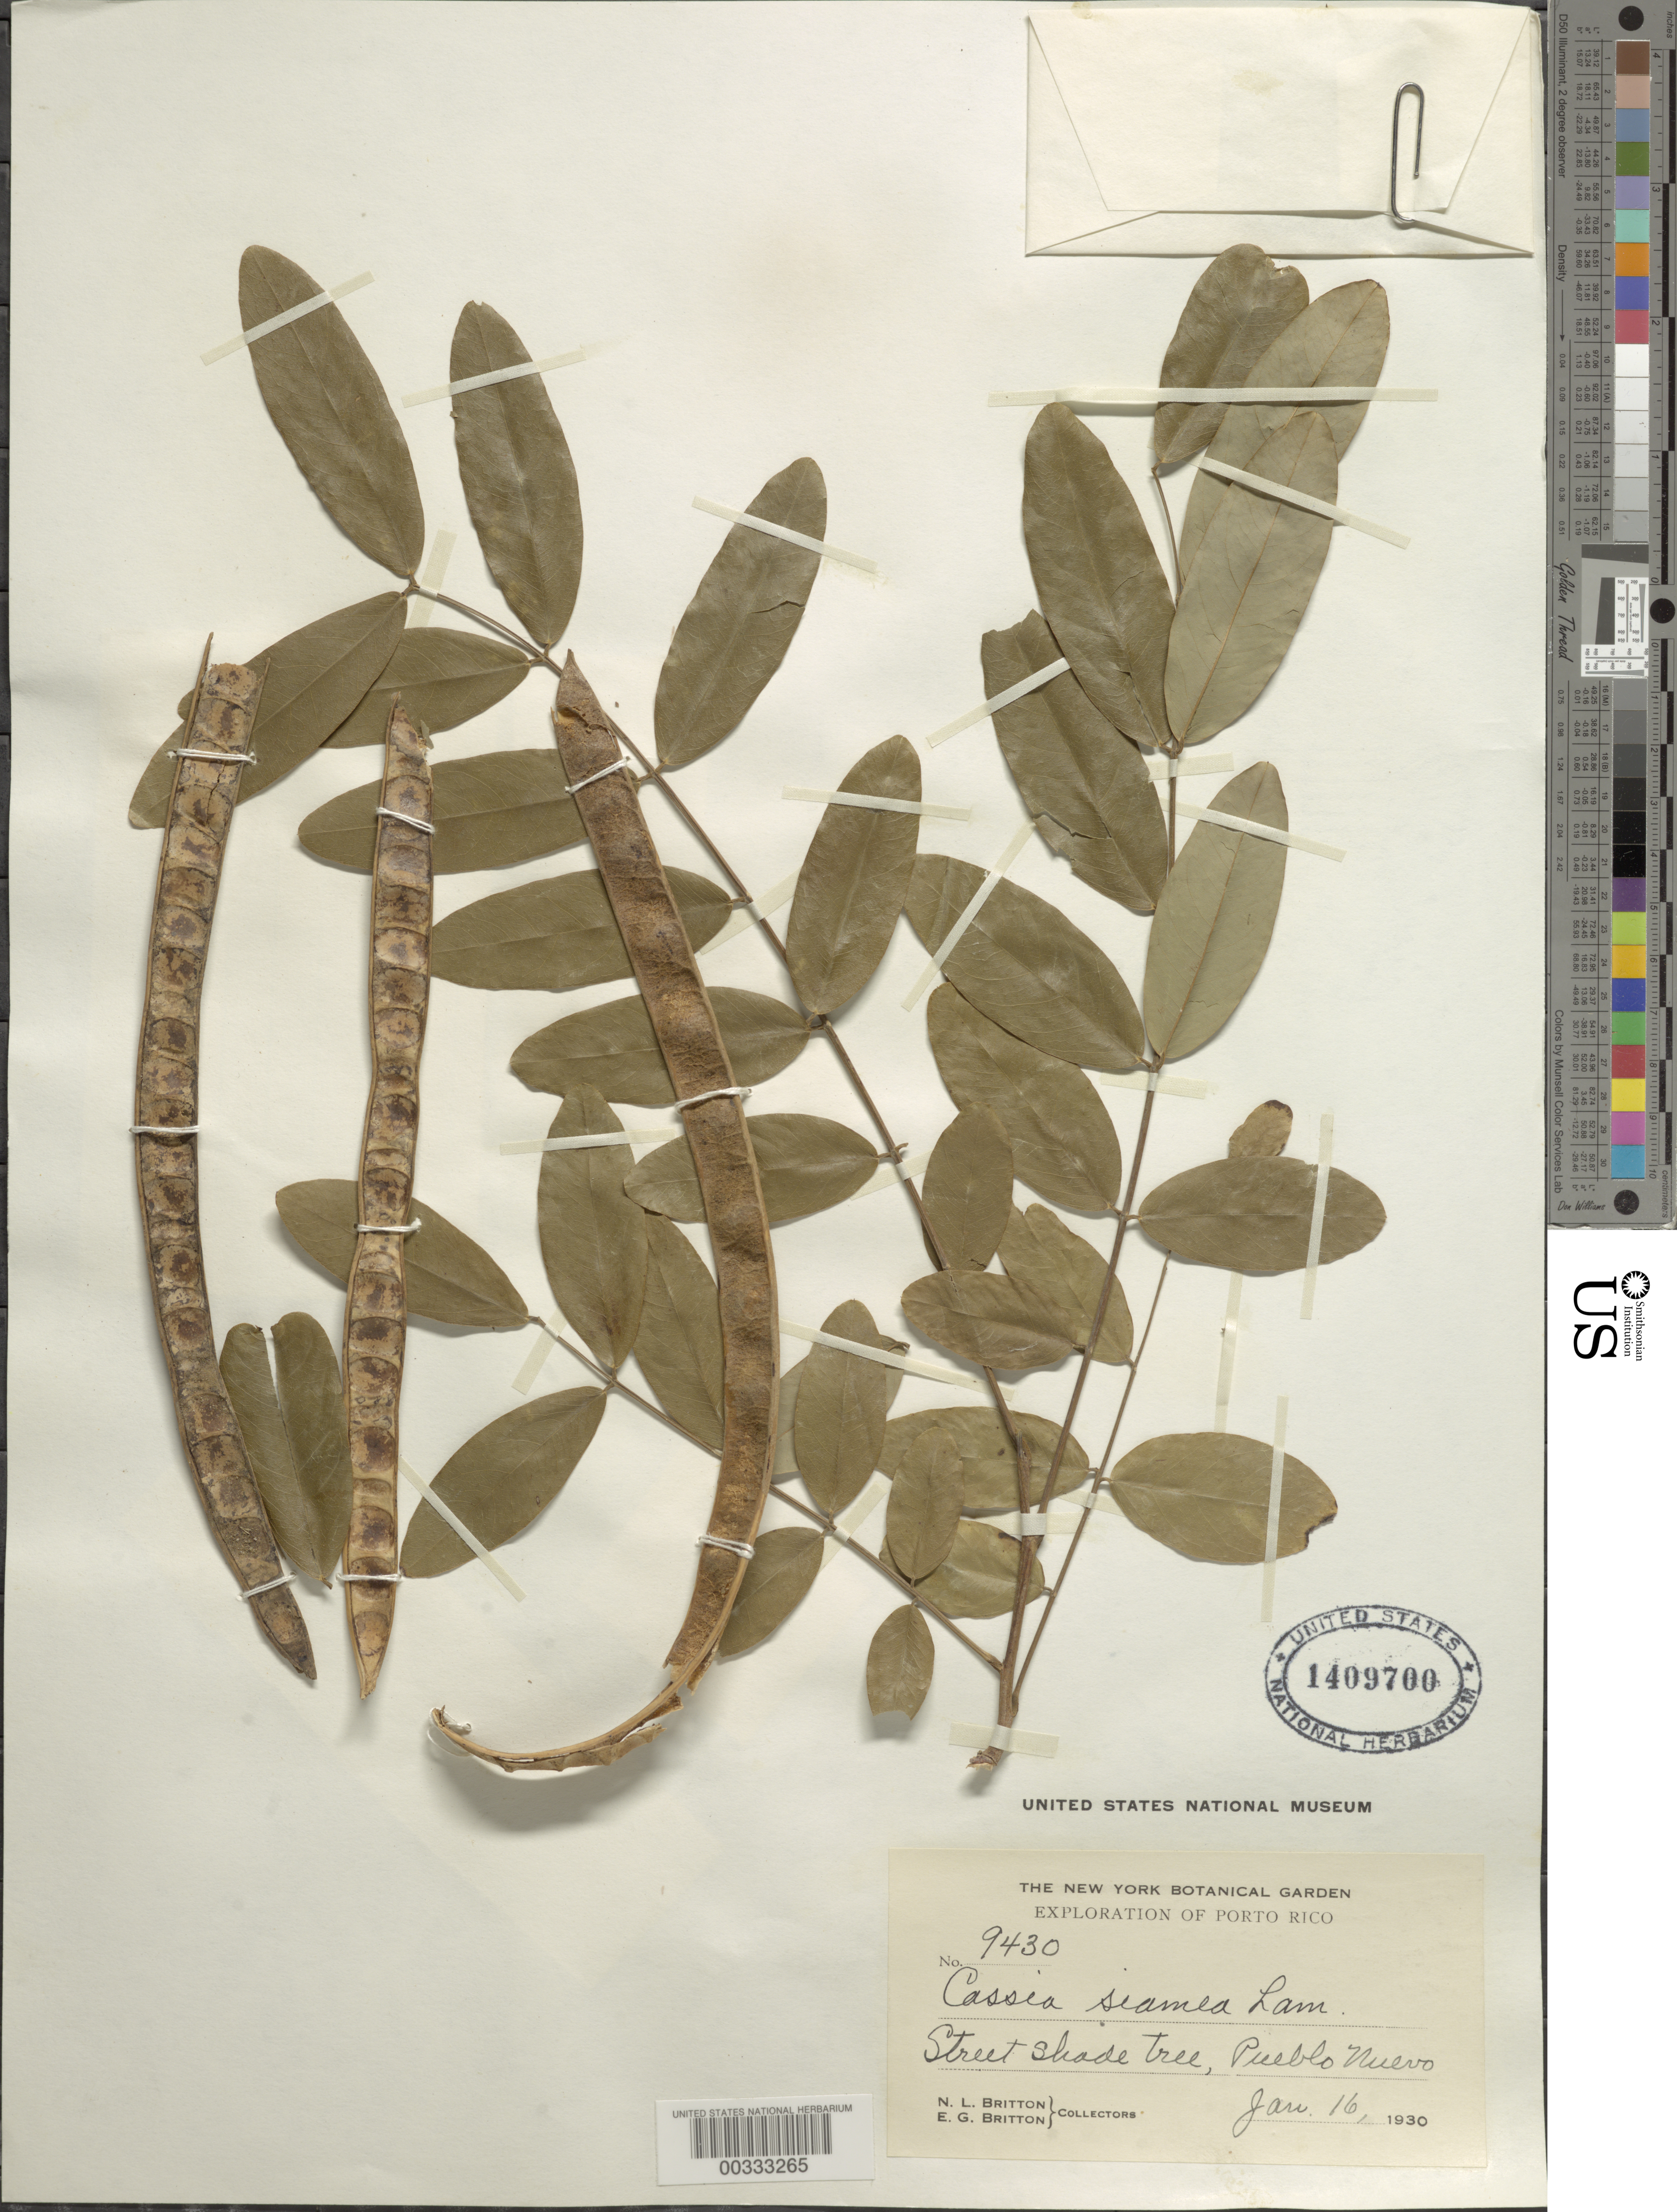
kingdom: Plantae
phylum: Tracheophyta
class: Magnoliopsida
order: Fabales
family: Fabaceae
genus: Senna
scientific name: Senna siamea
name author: (Lam.) H.S. Irwin & Barneby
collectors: N. Britton & E. G. Britton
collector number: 9430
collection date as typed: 16 Jan 1930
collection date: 1930-01-16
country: Puerto Rico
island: Greater Antilles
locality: Pueblo nuevo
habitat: Street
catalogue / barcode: US 1409700